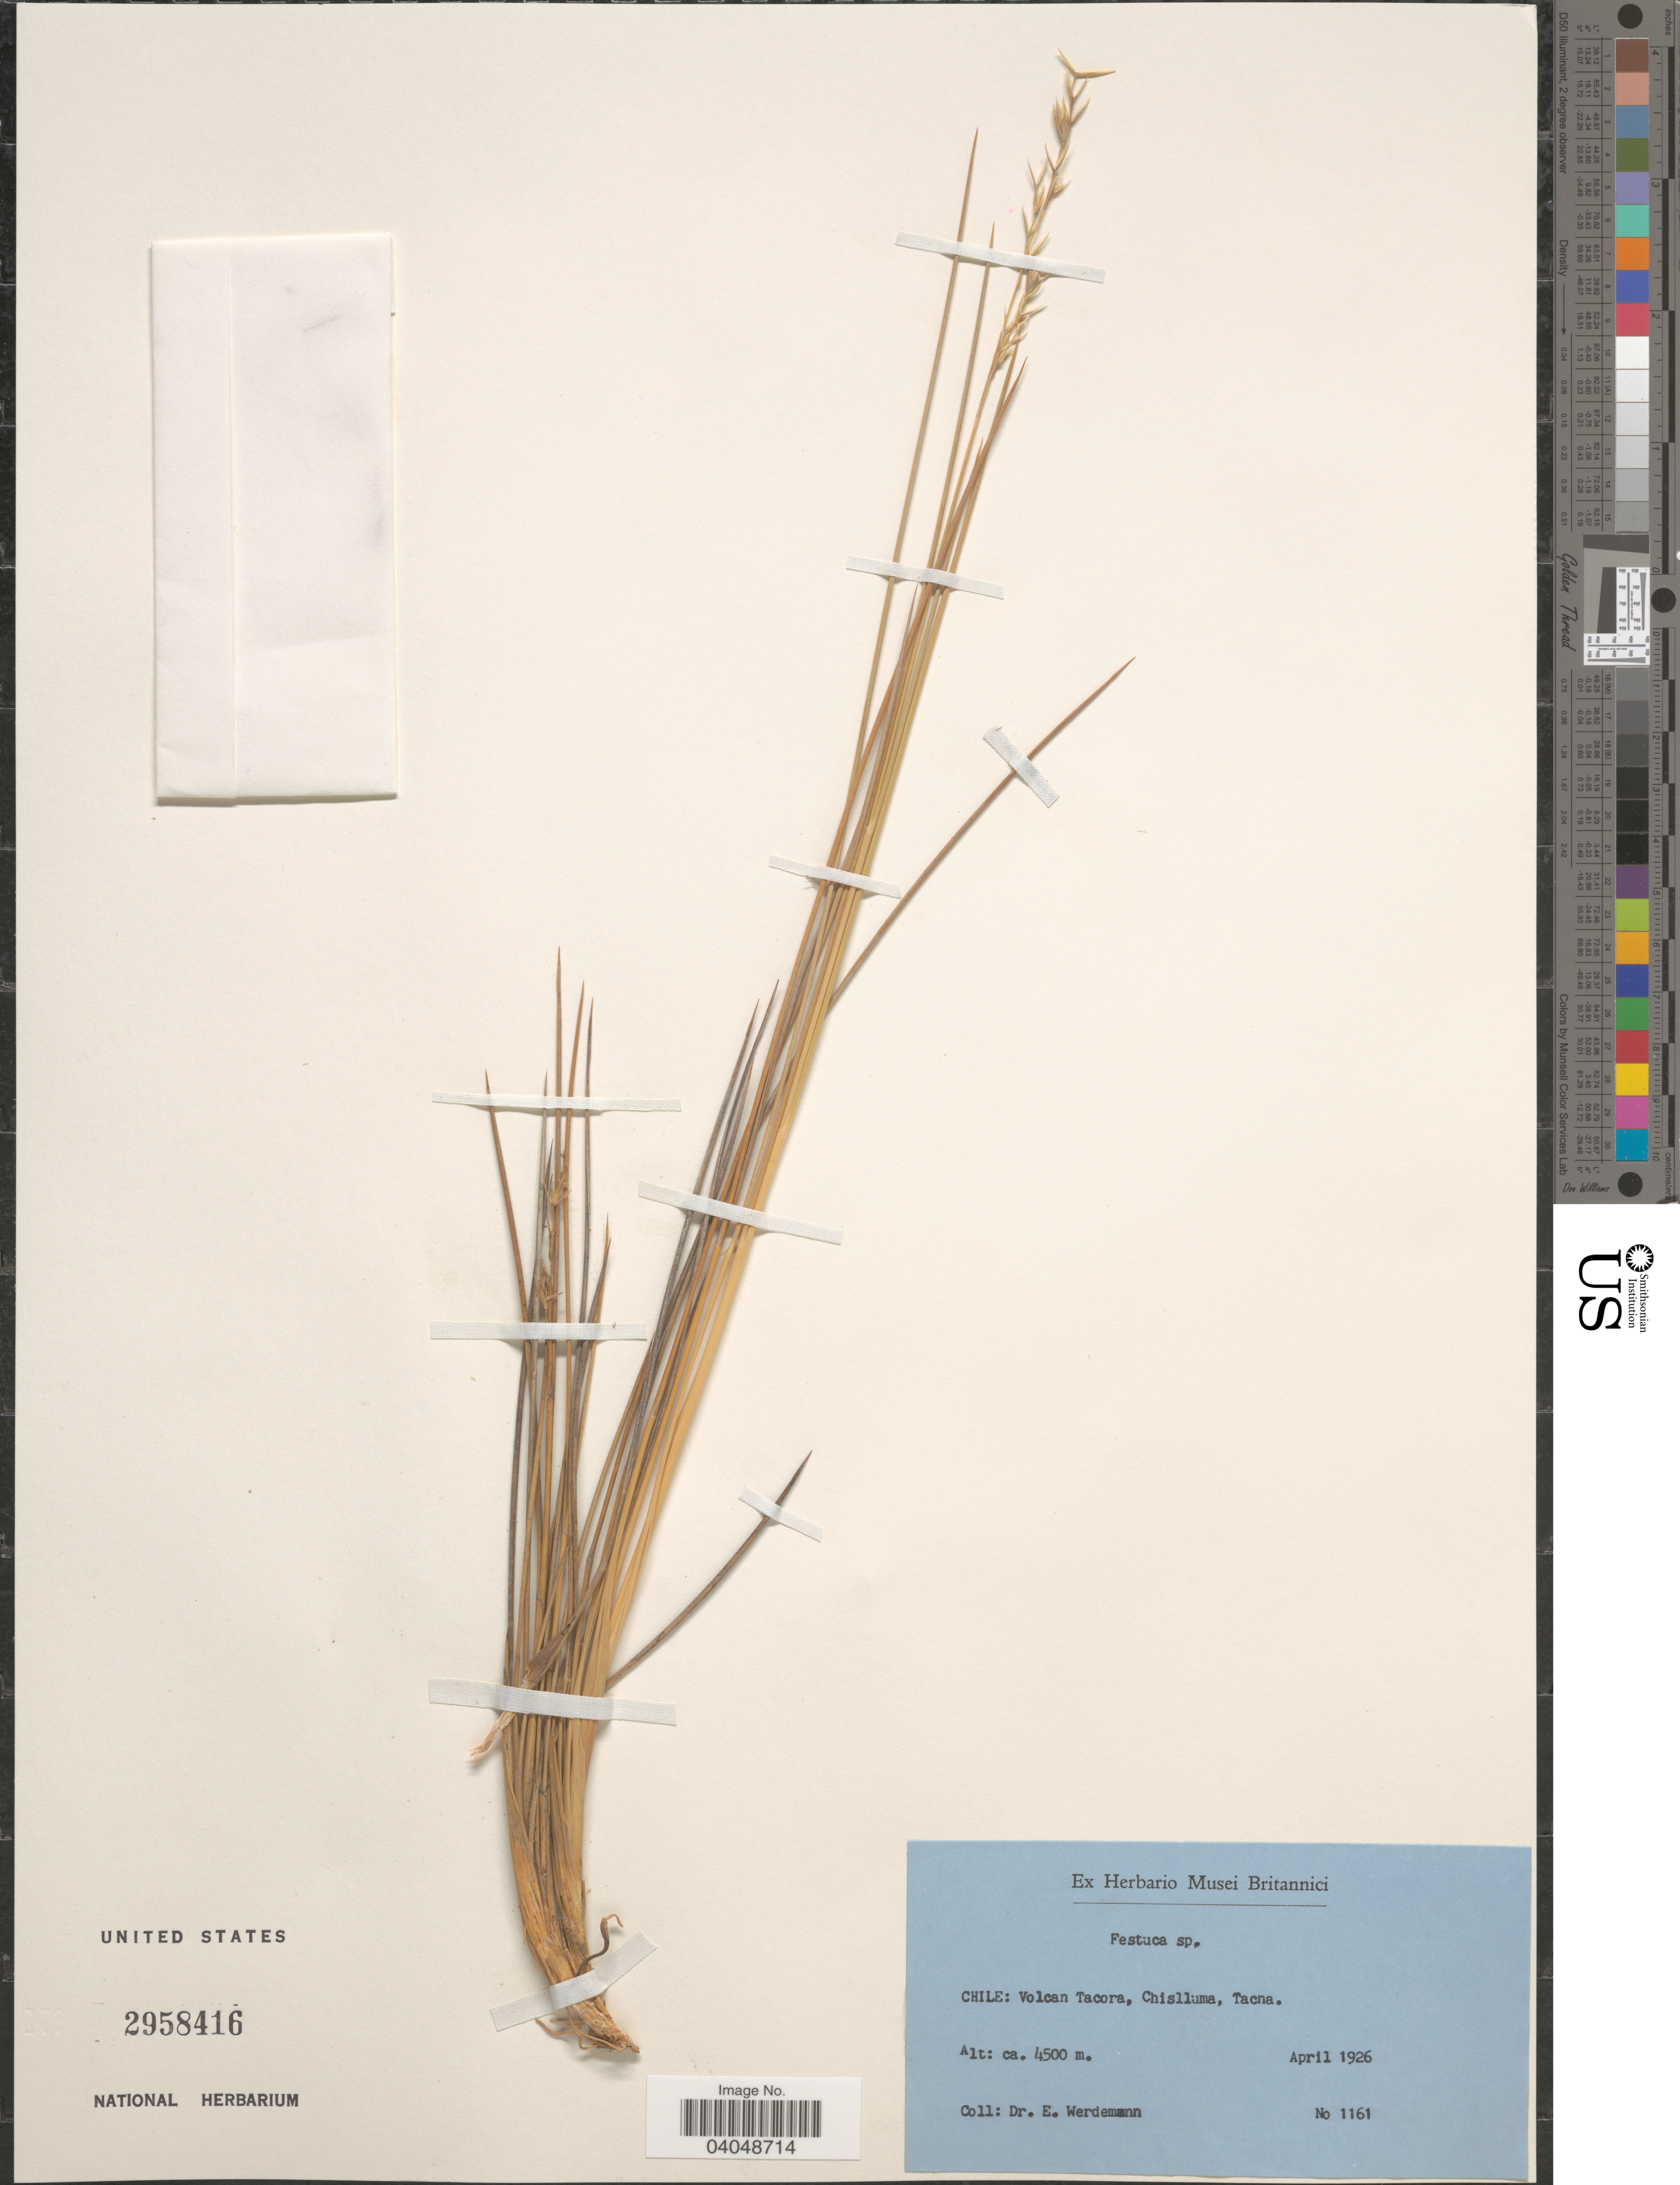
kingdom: Plantae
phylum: Tracheophyta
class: Liliopsida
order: Poales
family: Poaceae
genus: Festuca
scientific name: Festuca sp.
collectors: E. Werdermann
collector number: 1161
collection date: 1926-04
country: Chile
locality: Volcan Tacora, Chislluma, Tacna.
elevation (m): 4500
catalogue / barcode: US 2958416